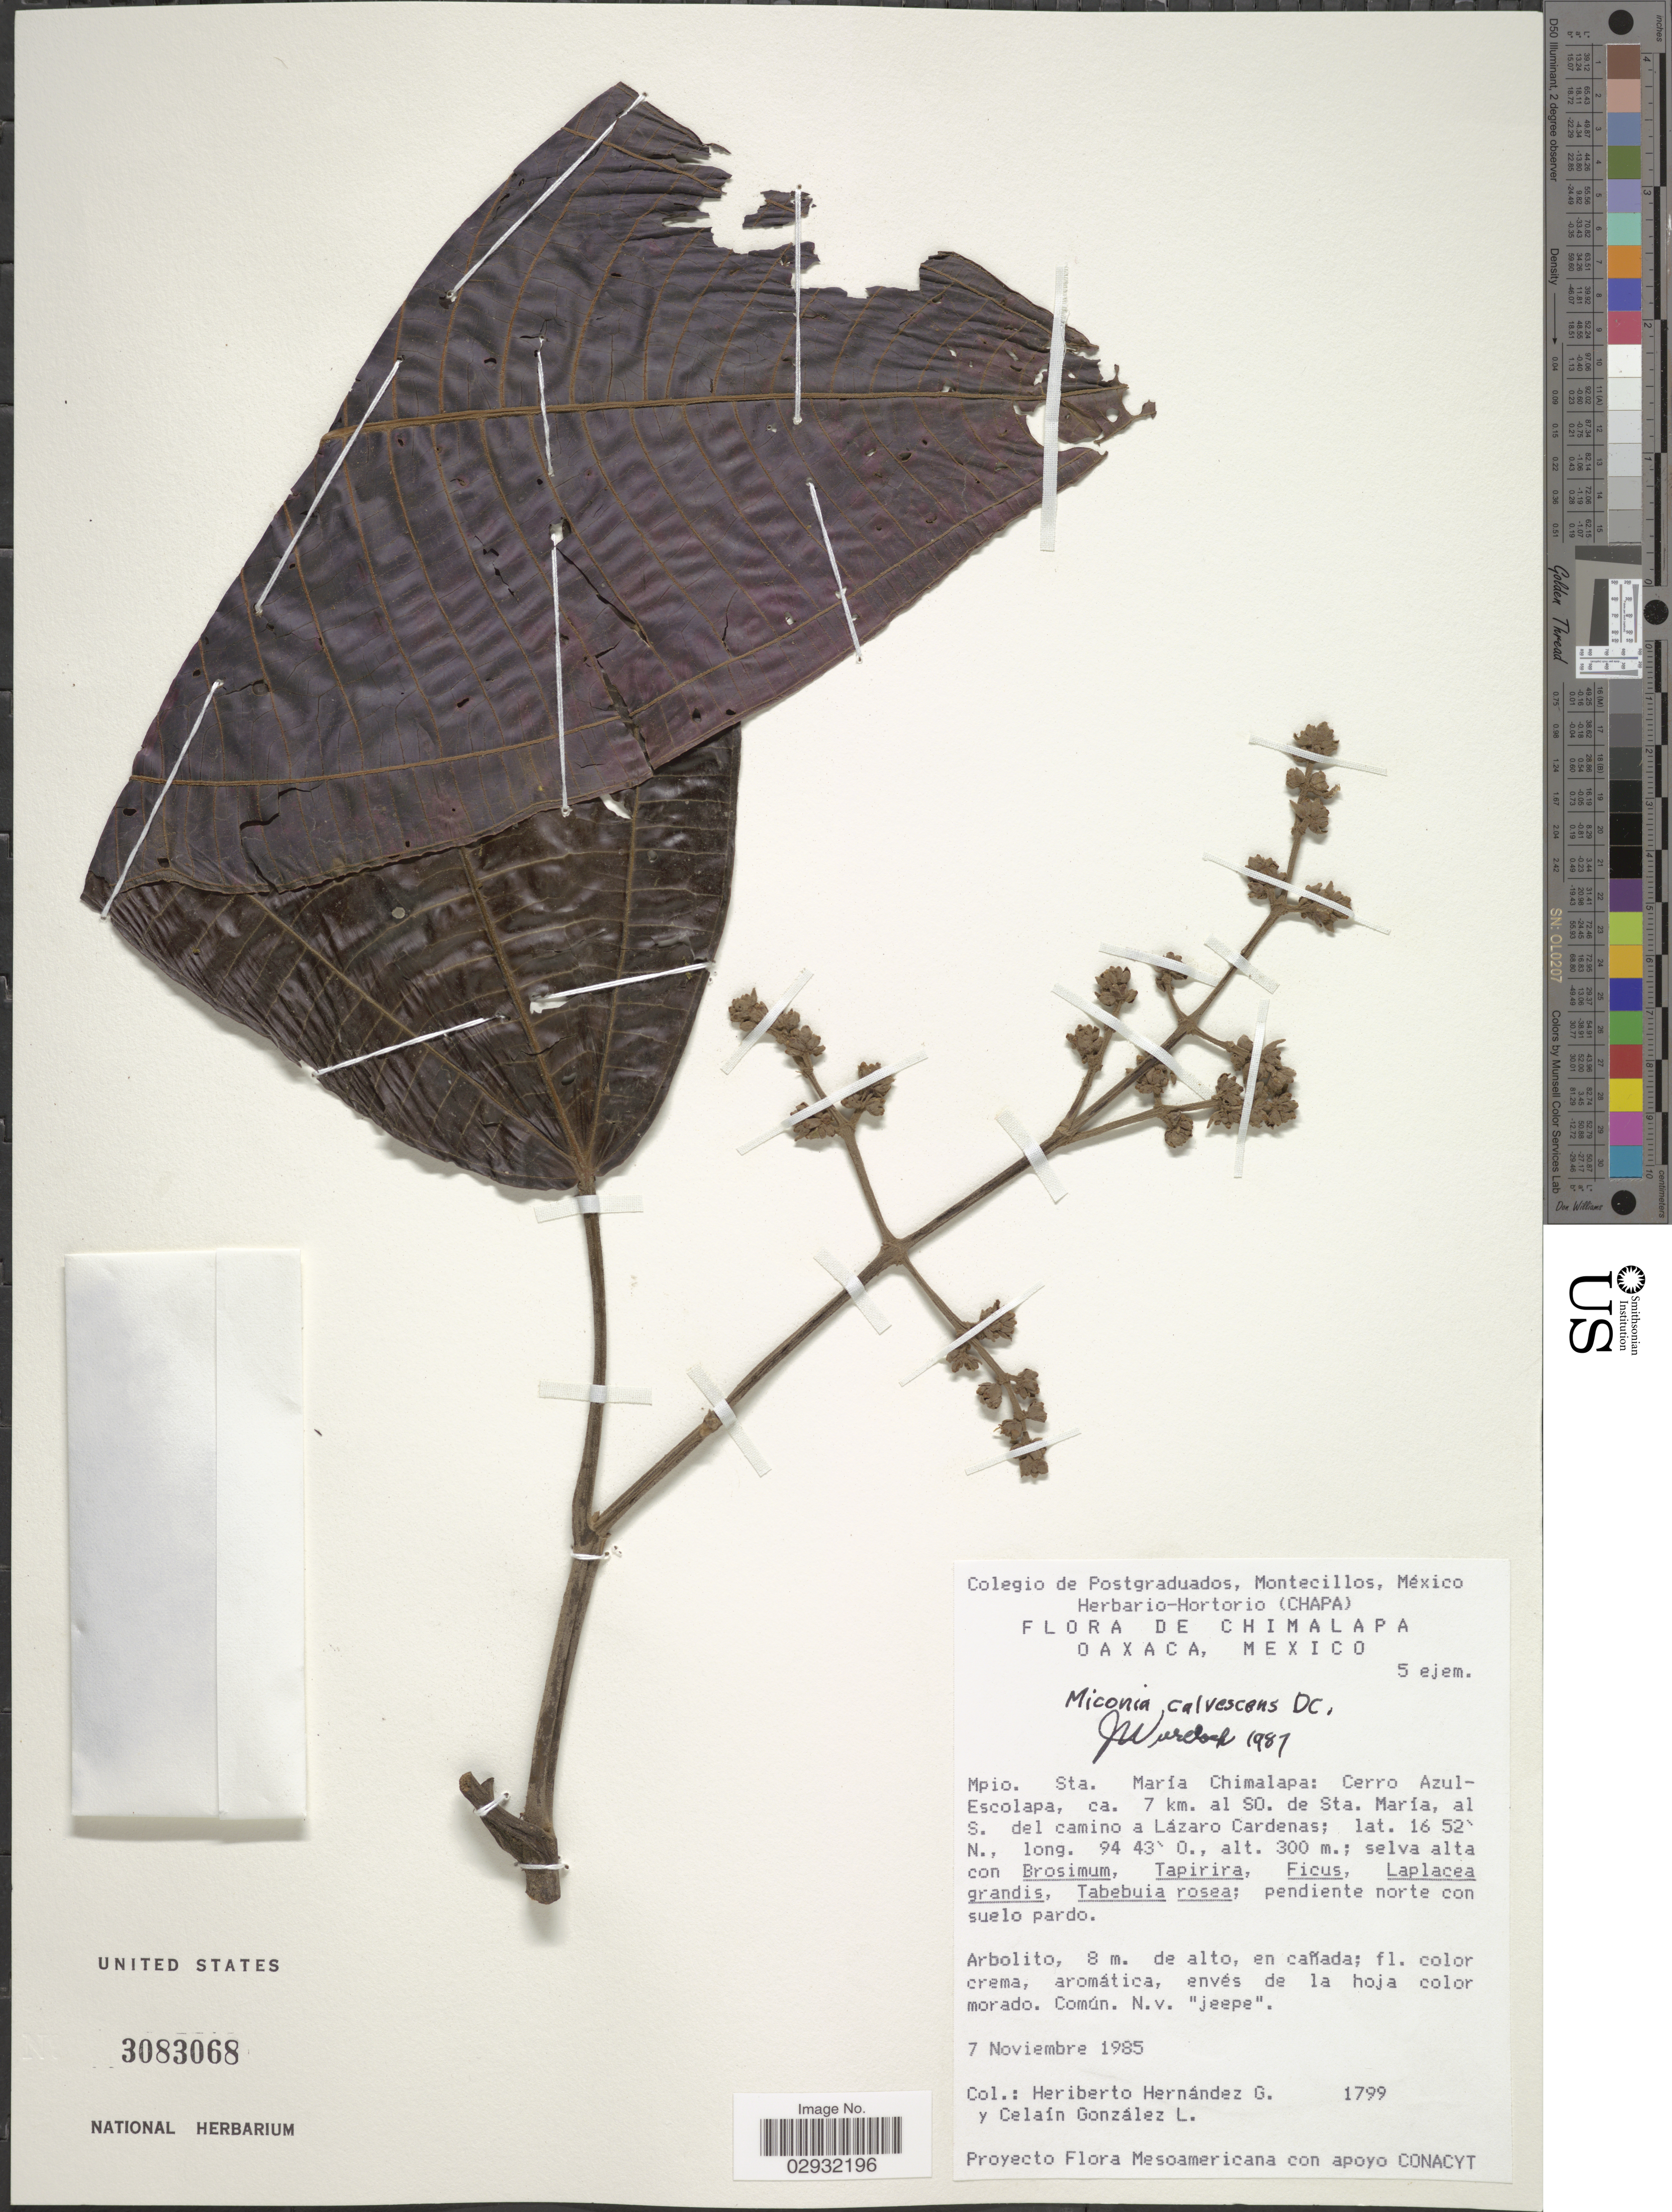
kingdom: Plantae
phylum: Tracheophyta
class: Magnoliopsida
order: Myrtales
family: Melastomataceae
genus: Miconia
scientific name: Miconia calvescens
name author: DC.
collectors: H. Hernandez G. & C. Gonzalez L.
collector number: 1799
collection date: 1985-11-07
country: Mexico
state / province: Oaxaca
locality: De Chimalapa, Oaxaca, Mpio. Sta. María Chimalapa: Cerro Azul-Escolapa, ca. 7 km. al SO. de Sta. María, al S. del camino de Lázaro Cardenas.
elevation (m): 300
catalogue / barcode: US 3083068